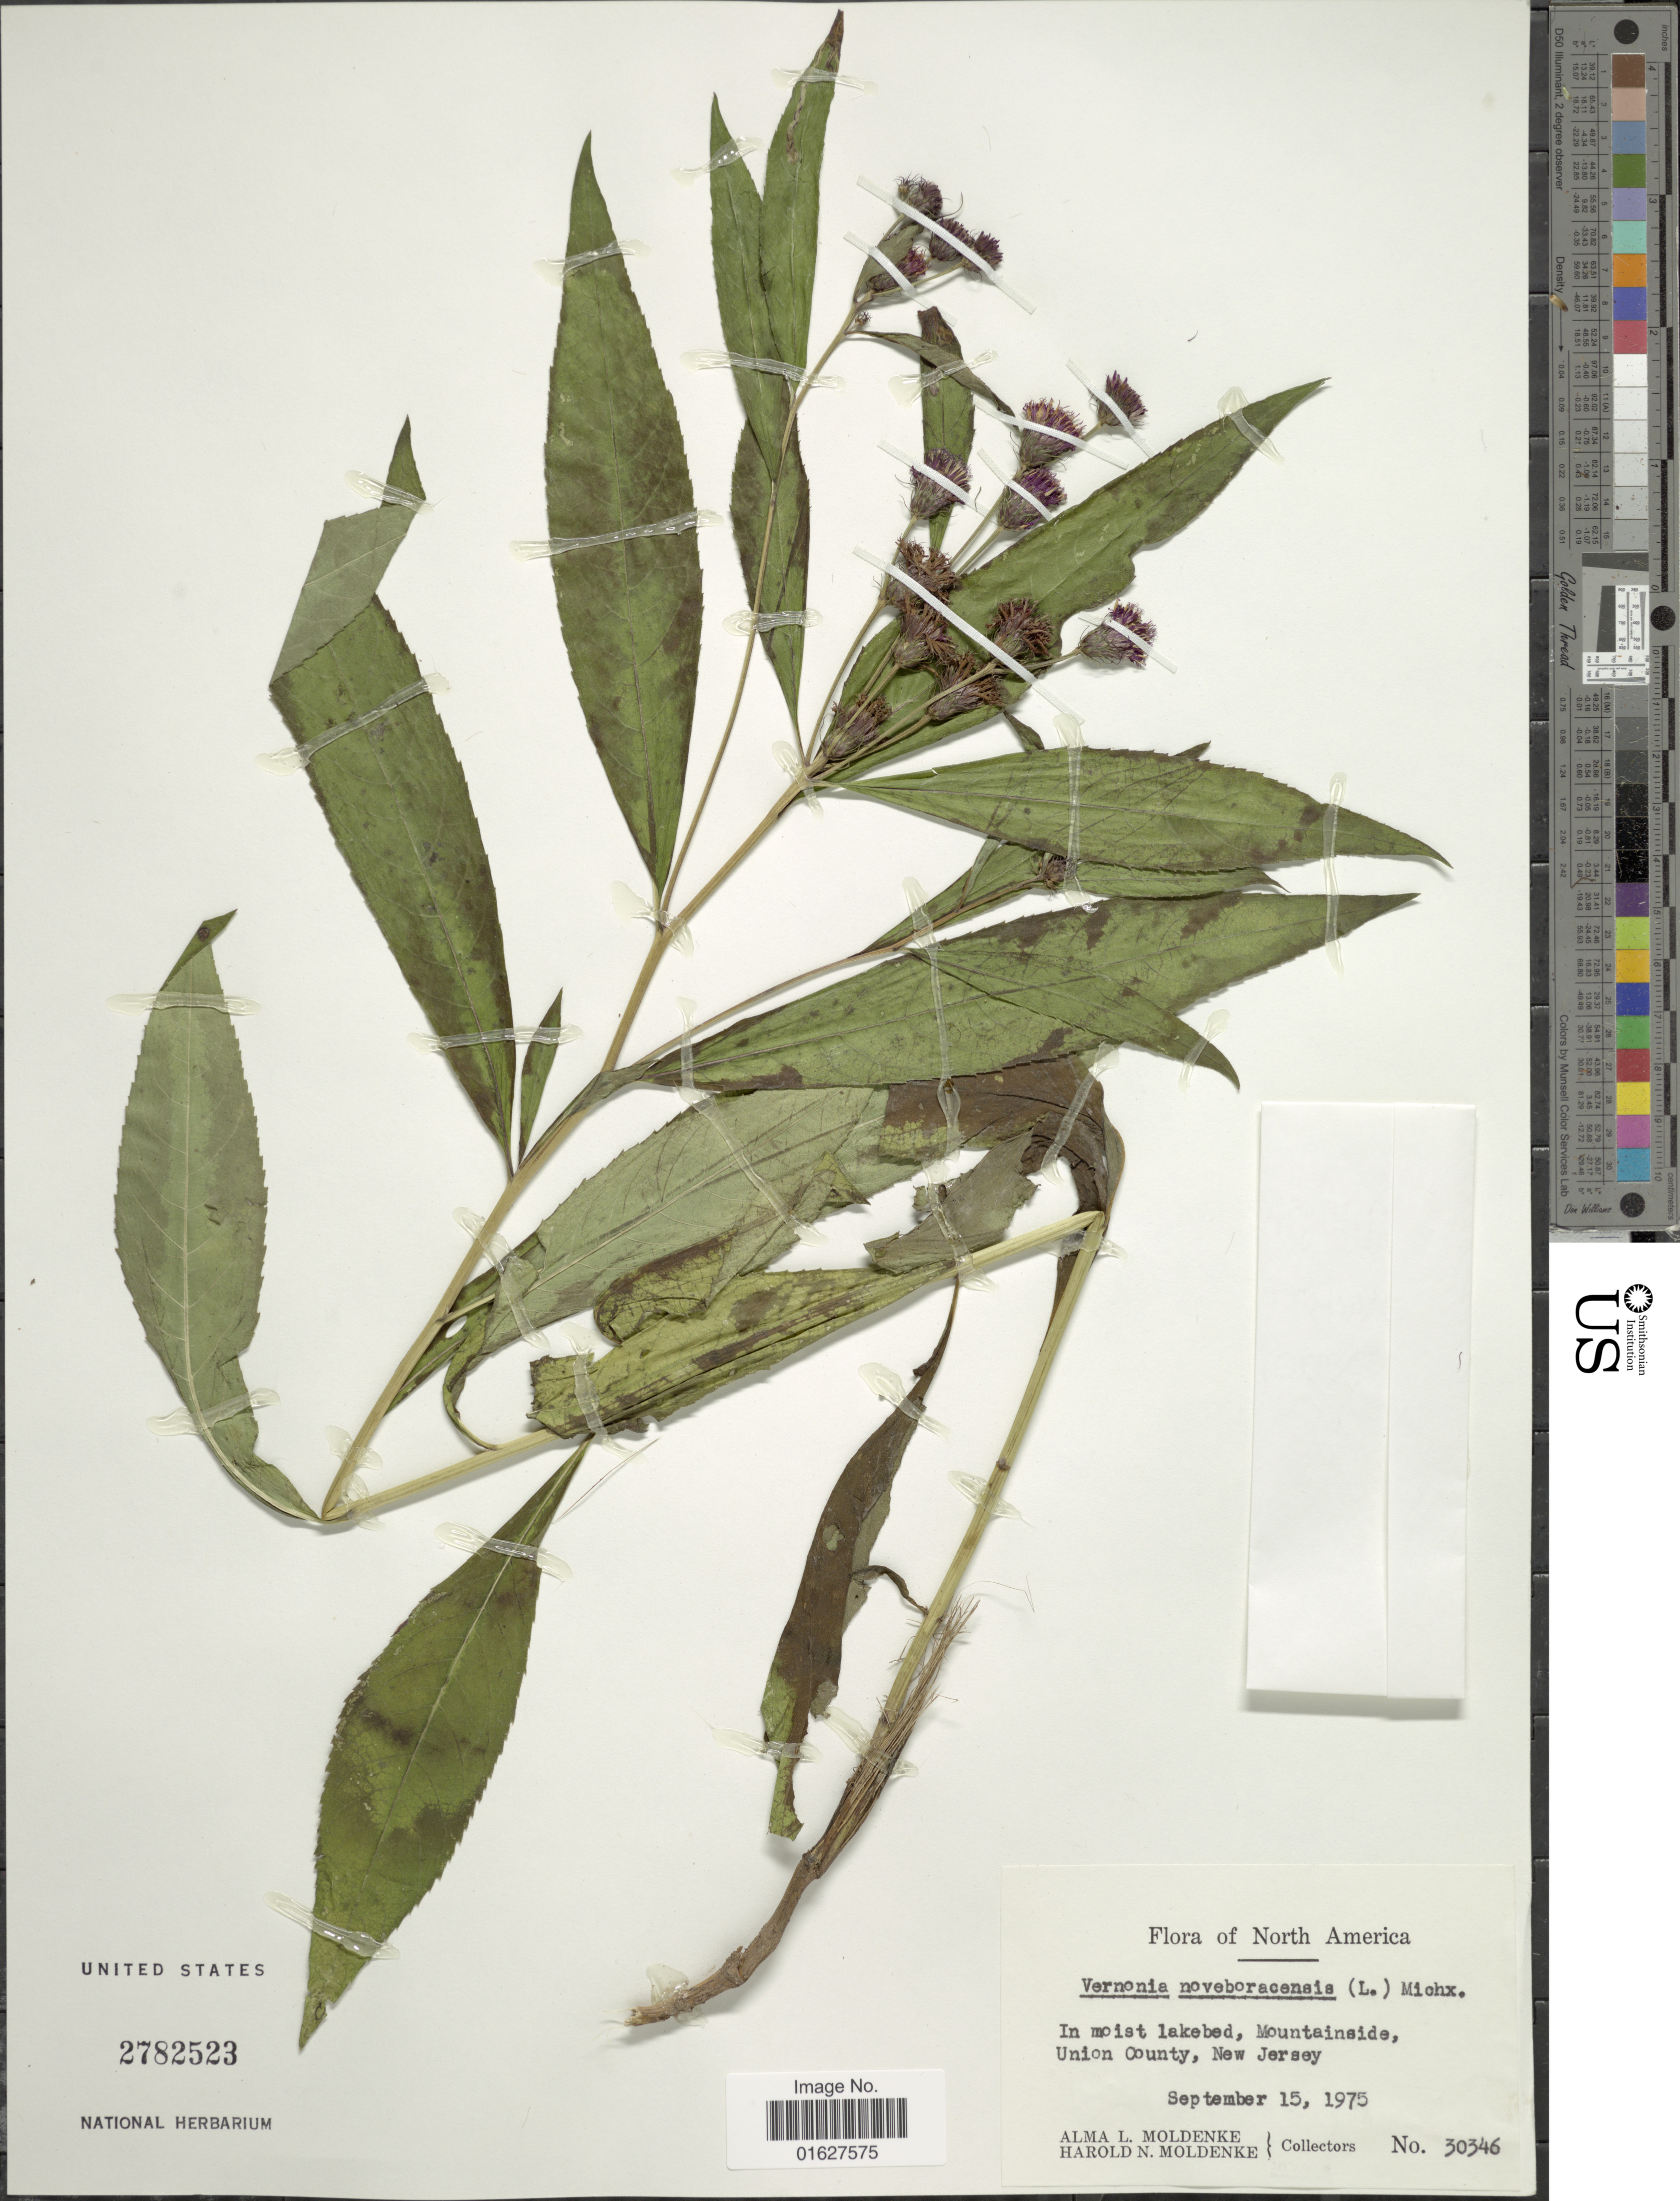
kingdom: Plantae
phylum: Tracheophyta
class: Magnoliopsida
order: Asterales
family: Asteraceae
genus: Vernonia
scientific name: Vernonia noveboracensis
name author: (L.) Michx.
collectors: A. L. Moldenke & H. N. Moldenke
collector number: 30346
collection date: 1975-09-15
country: United States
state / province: New Jersey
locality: North America. In moist lakebed, Mountainside, Union County, New Jersey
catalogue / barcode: US 2782523